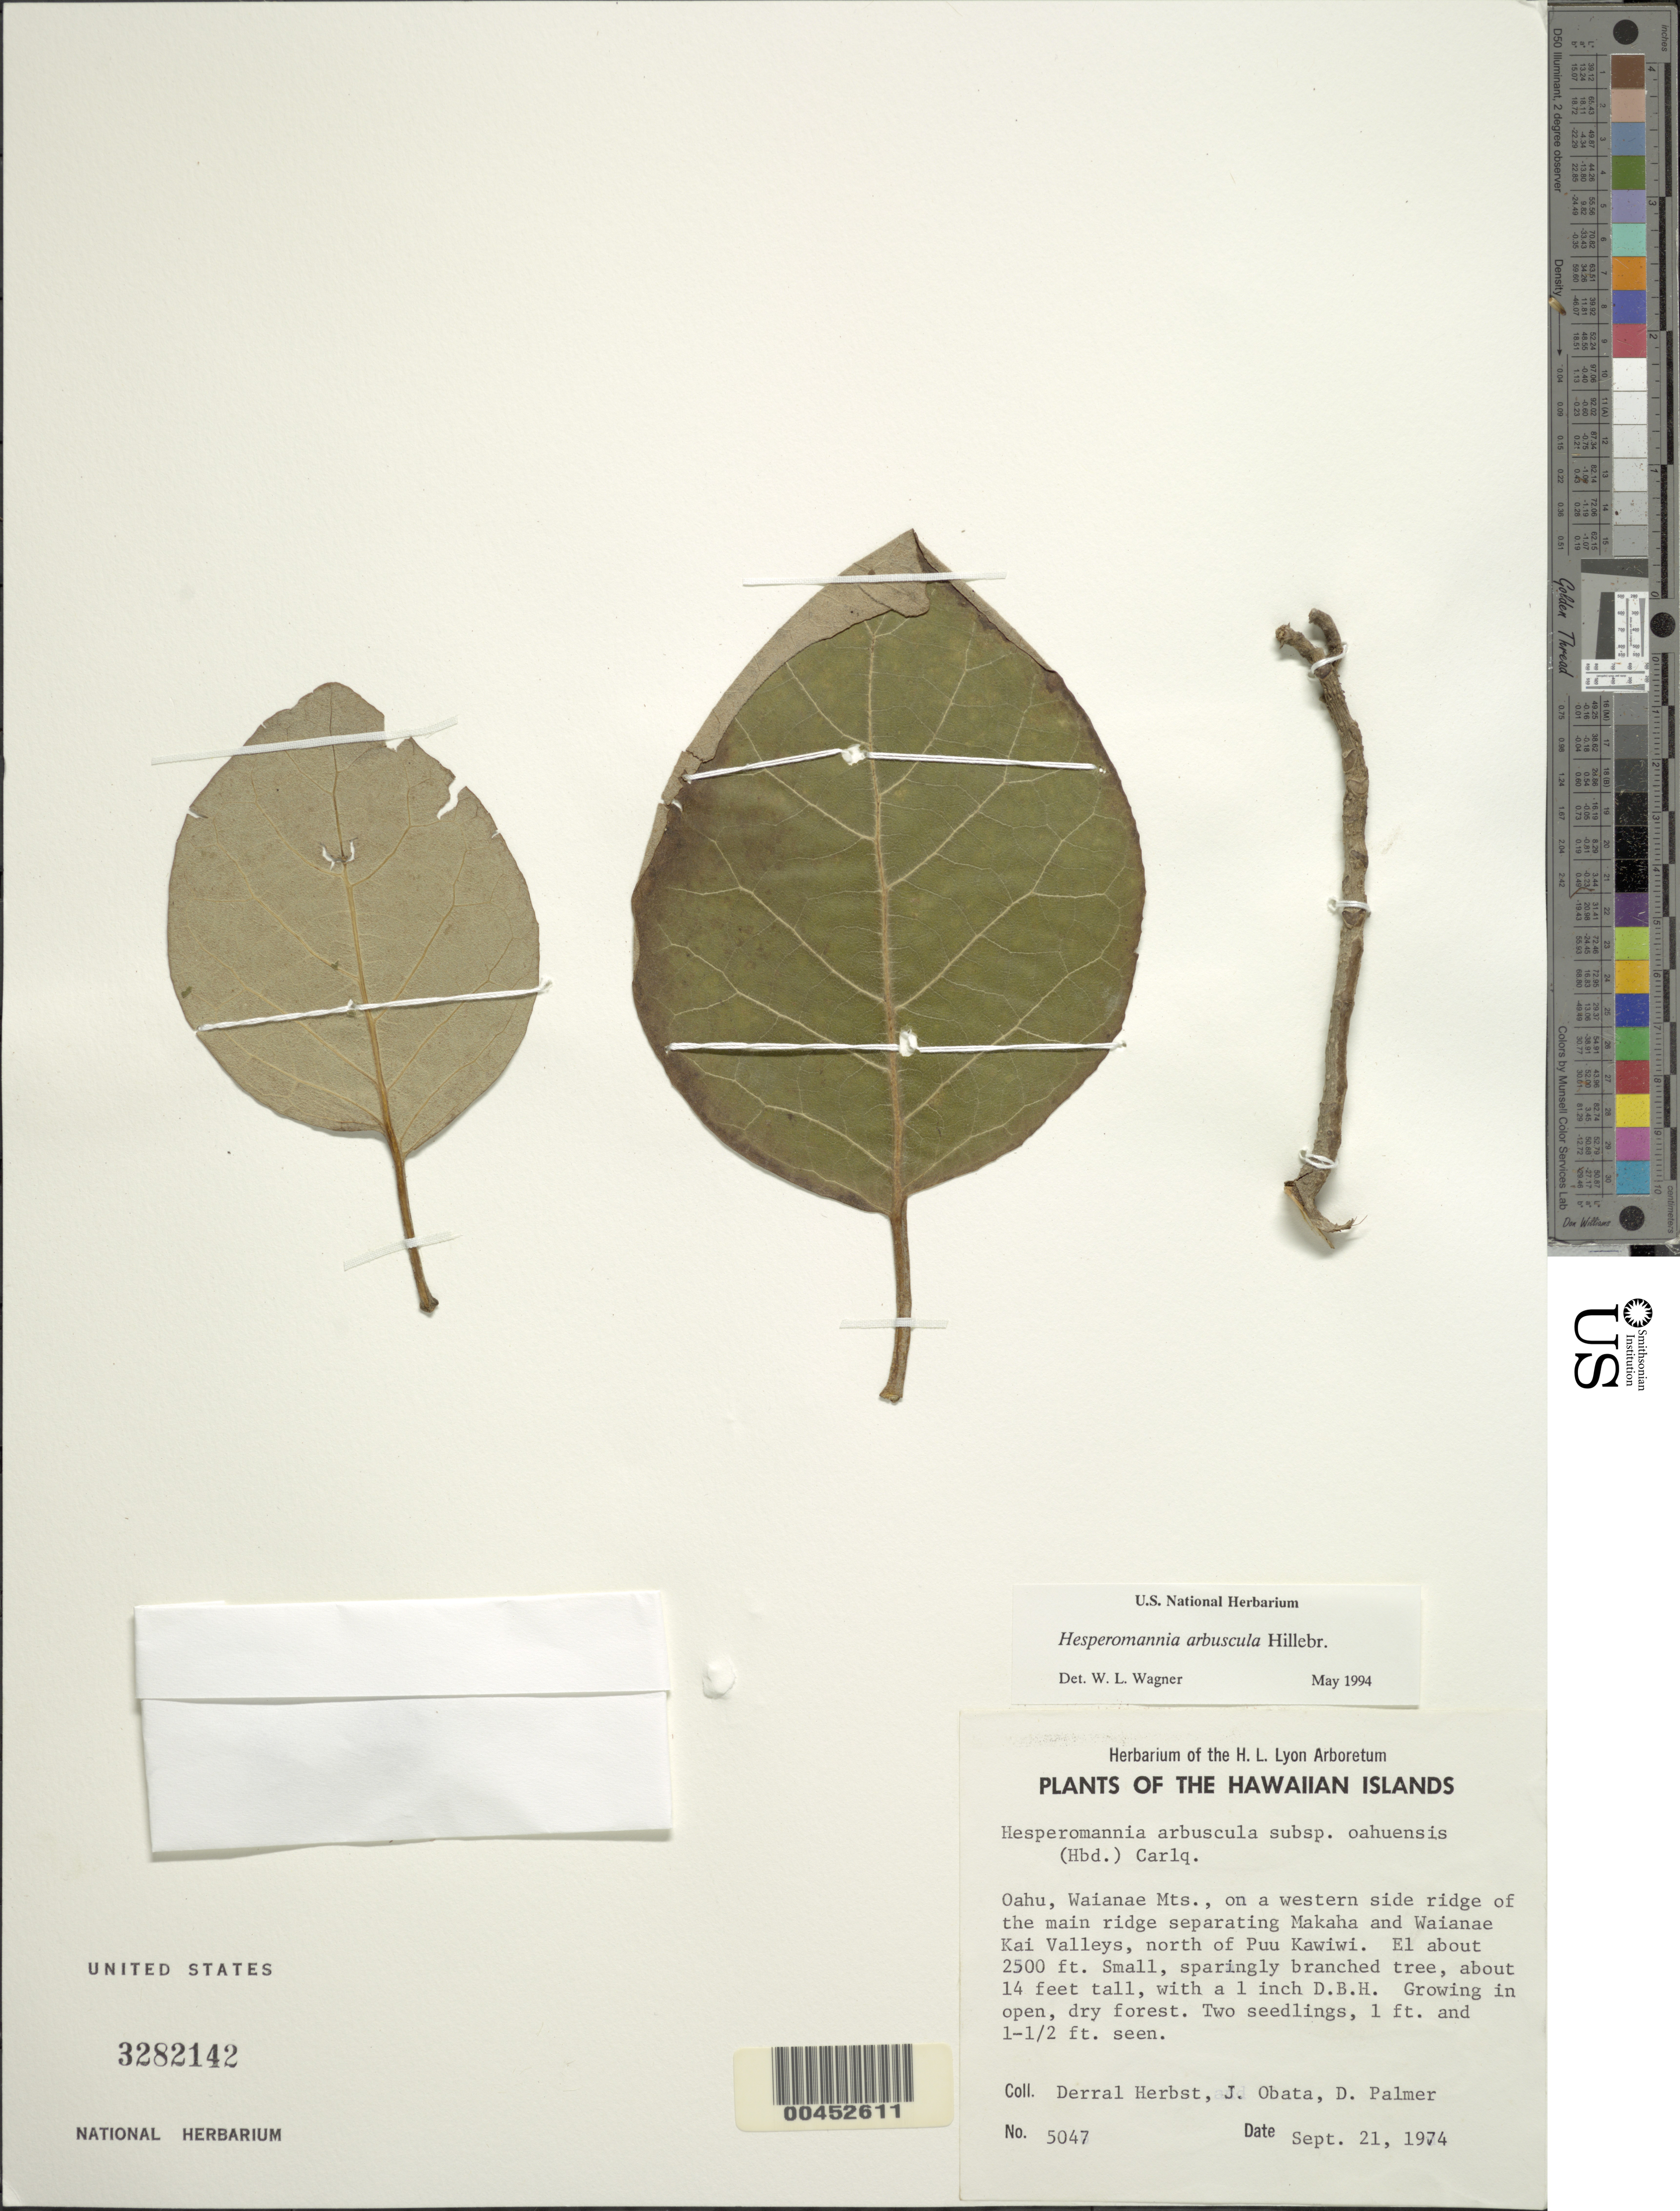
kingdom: Plantae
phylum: Tracheophyta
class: Magnoliopsida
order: Asterales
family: Asteraceae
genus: Hesperomannia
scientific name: Hesperomannia oahuensis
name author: (Hillebr.) O. Deg.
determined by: Wagner, W. L., (BOT), Smithsonian Institution - National Museum of Natural History (UNITED STATES)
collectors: D. R. Herbst, J. Obata & D. Palmer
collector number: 5047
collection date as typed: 21 Sep 1974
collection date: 1974-09-21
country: United States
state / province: Hawaii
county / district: Honolulu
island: Oahu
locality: Waianae Mts., on a western side ridge of the main ridge separting Makaha and Waianae Kai Valleys, north of Puu Kawiwi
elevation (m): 762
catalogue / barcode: US 3282142